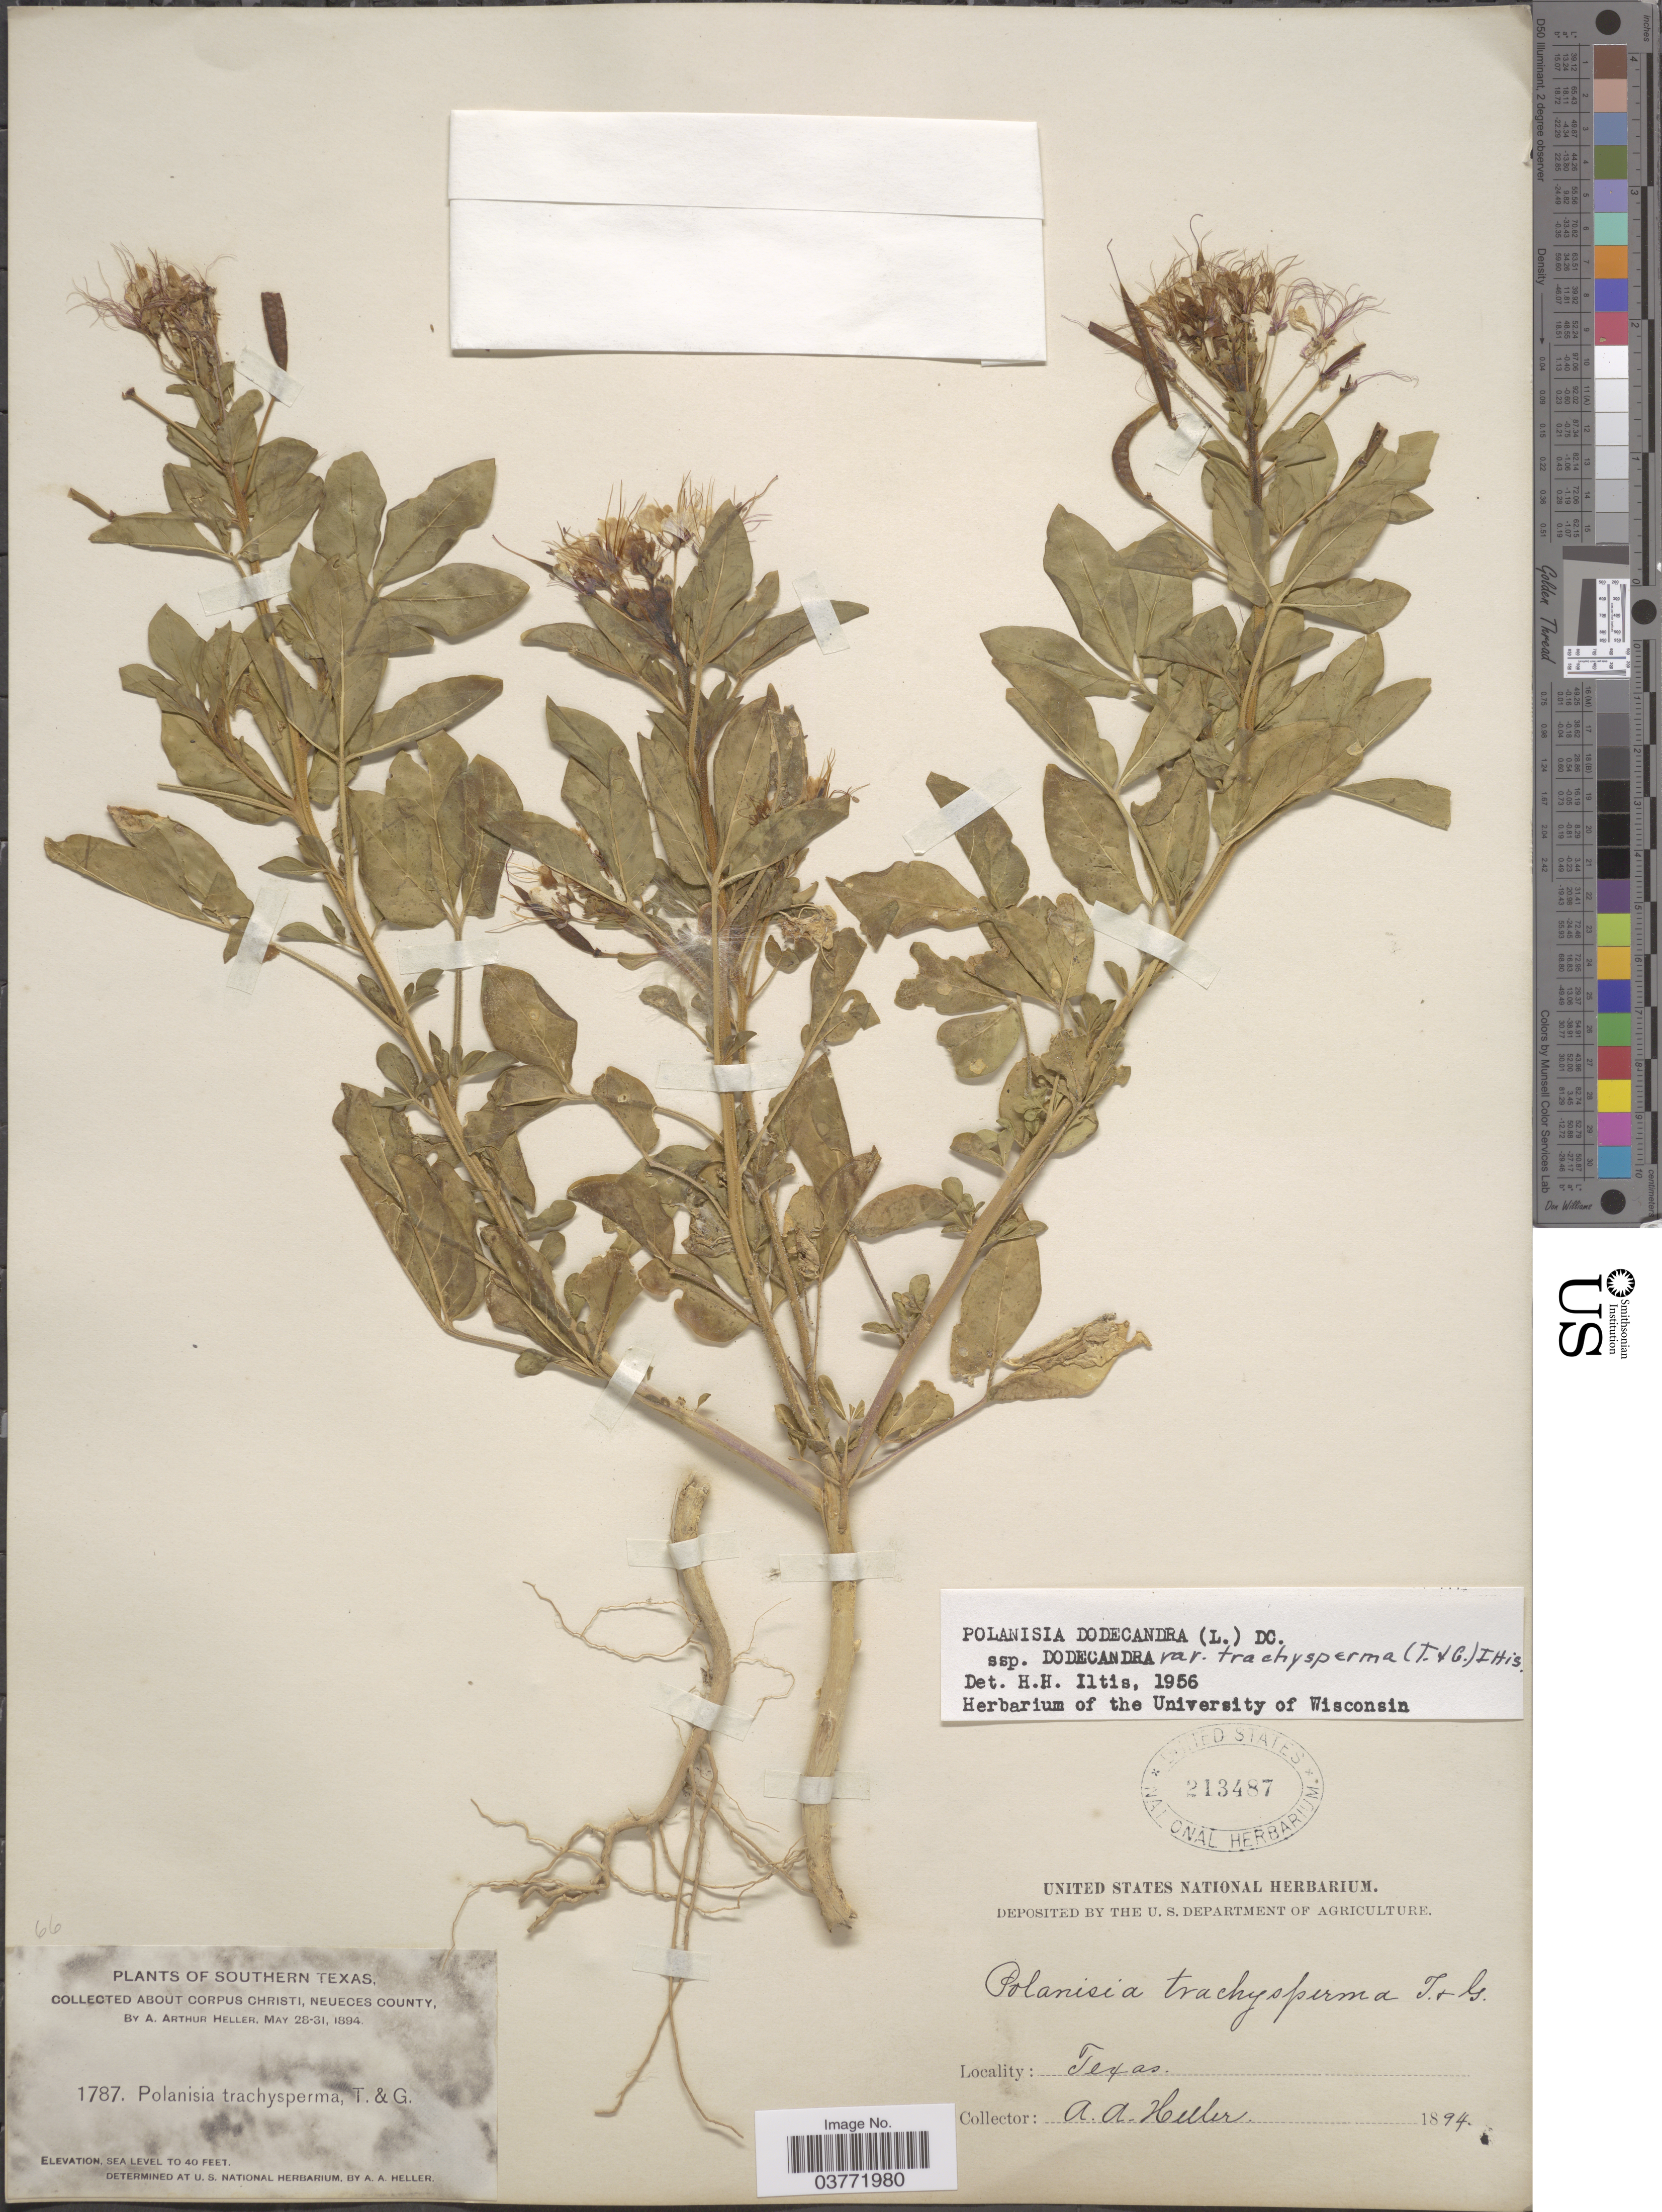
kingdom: Plantae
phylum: Tracheophyta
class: Magnoliopsida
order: Brassicales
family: Cleomaceae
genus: Polanisia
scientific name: Polanisia trachysperma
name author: Torr. & A. Gray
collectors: A. A. Heller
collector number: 1787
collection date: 1894-05-28/1894-05-31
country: United States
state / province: Texas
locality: Southern Texas. About Corpus Christi, Neuces County.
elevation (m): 0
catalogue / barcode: US 213487